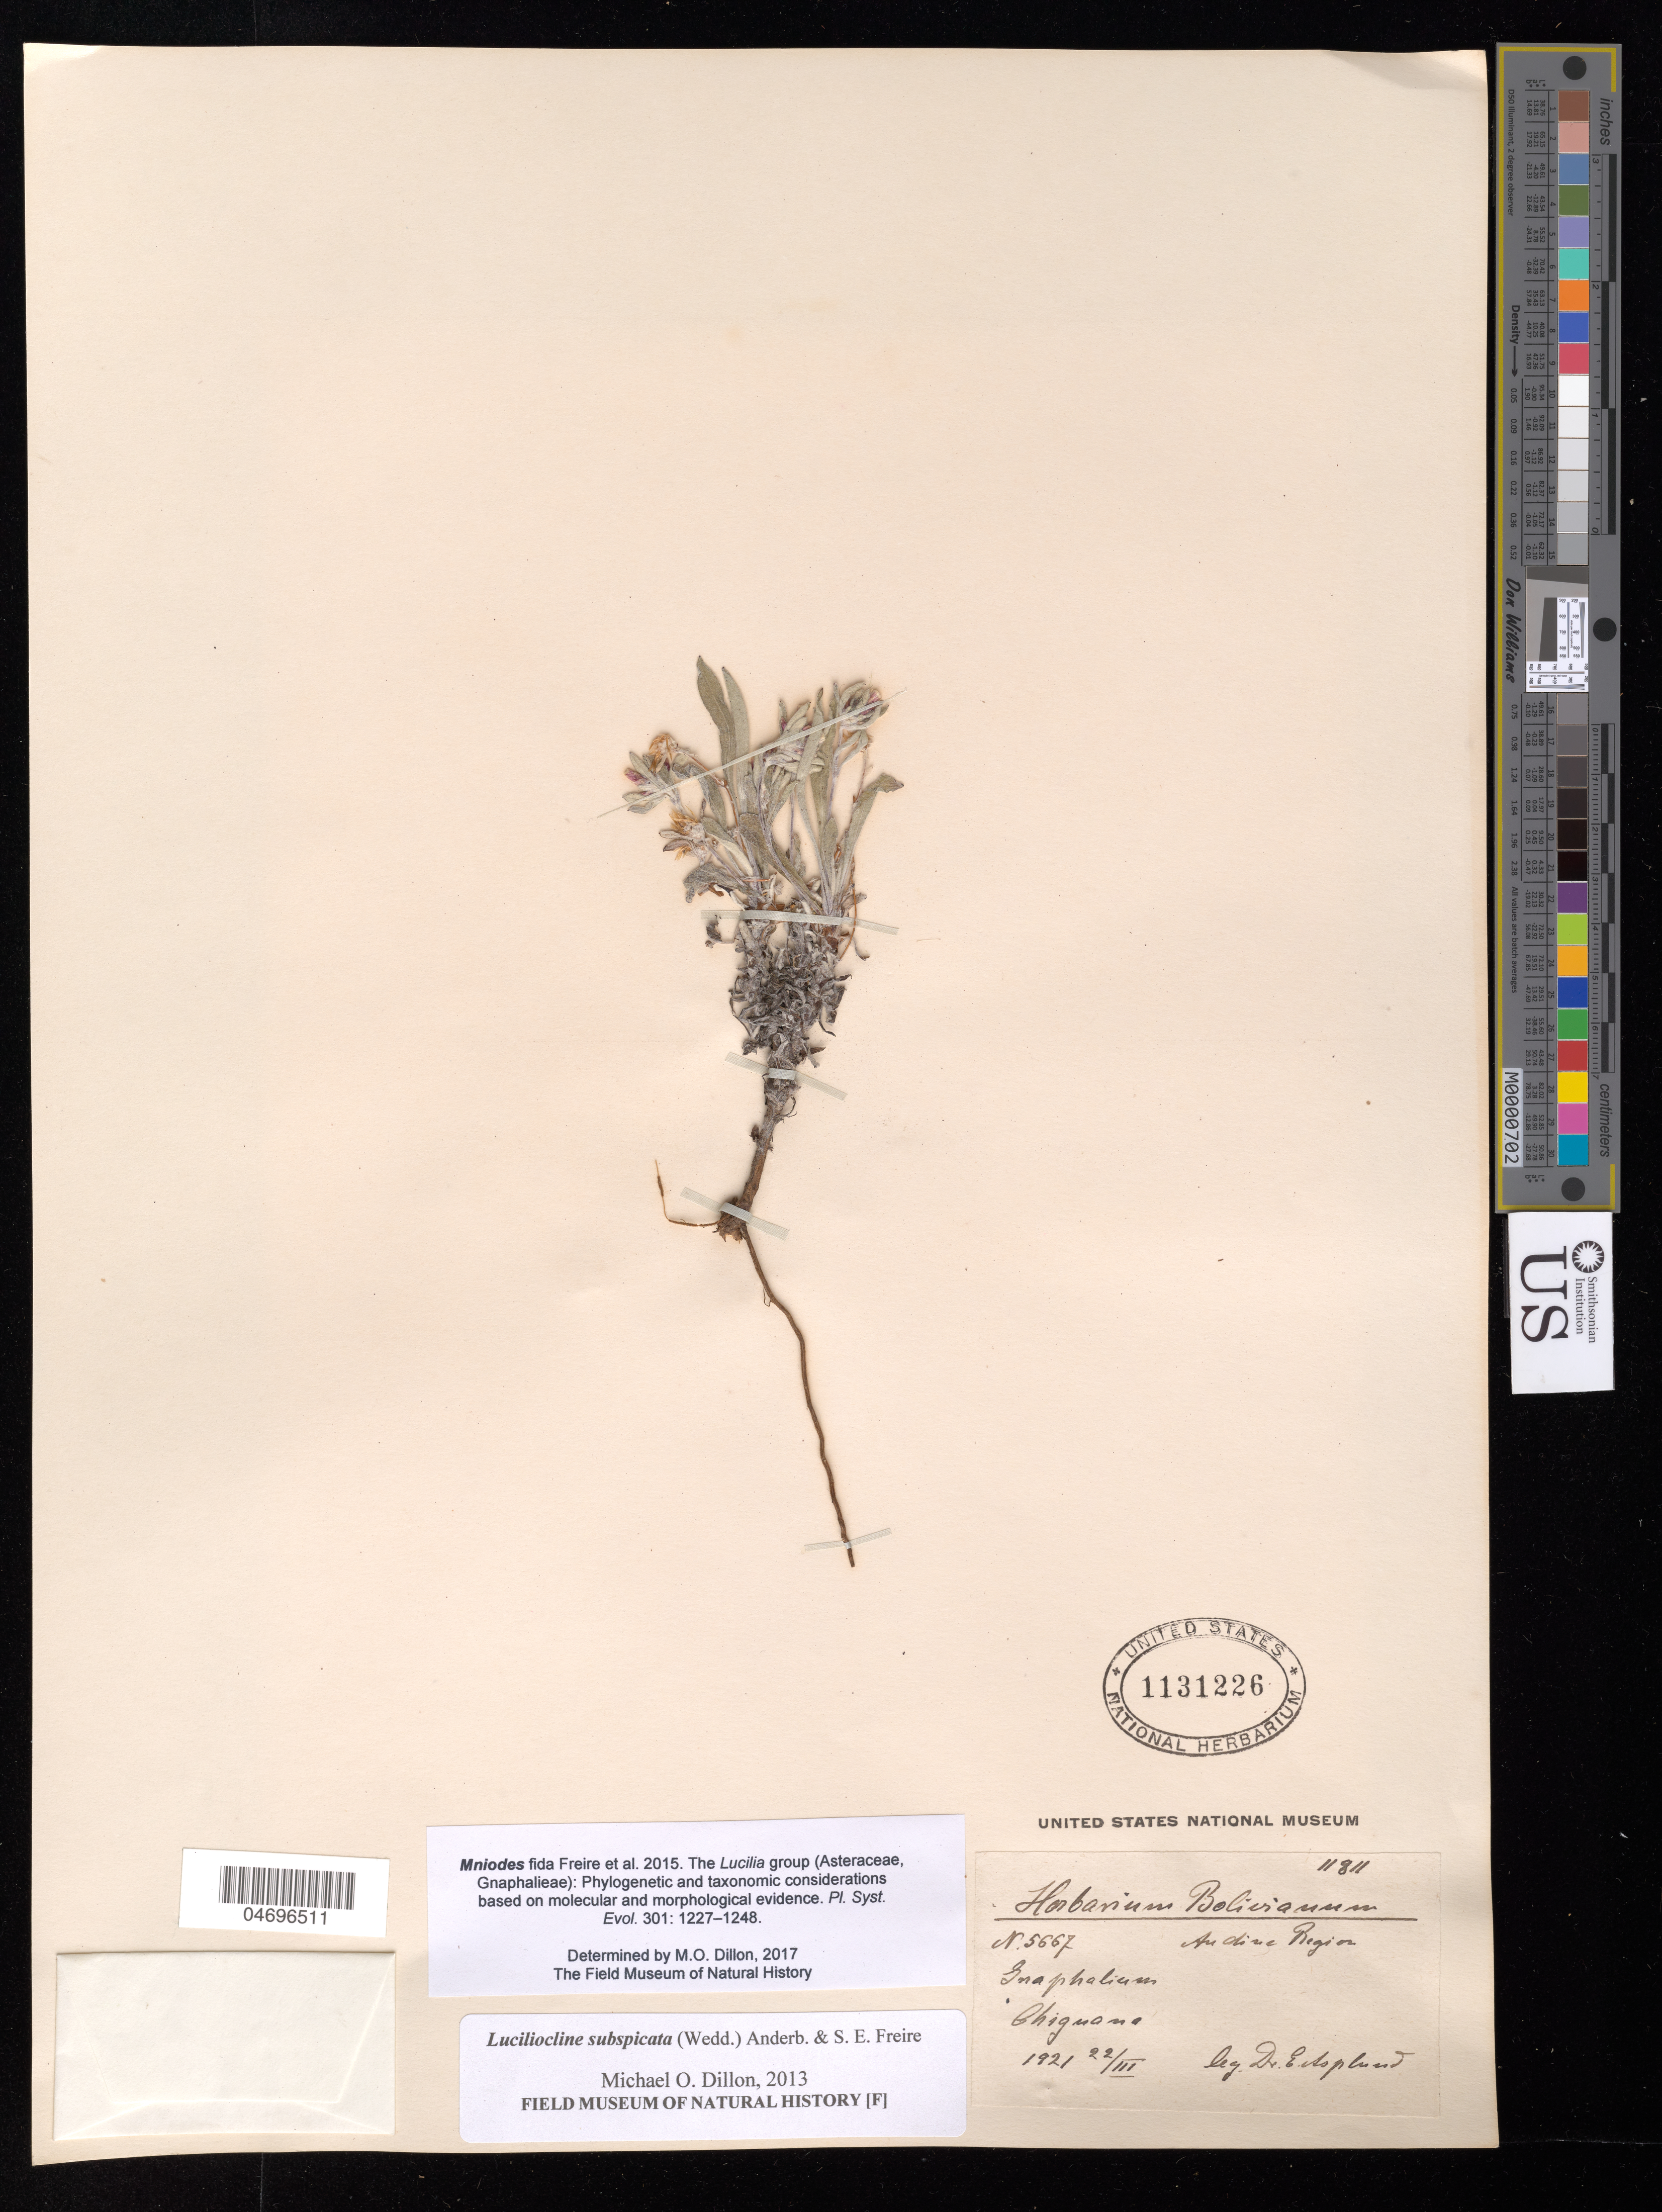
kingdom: Plantae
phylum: Tracheophyta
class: Magnoliopsida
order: Asterales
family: Asteraceae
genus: Mniodes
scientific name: Mniodes subspicata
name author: (Wedd.) S.E. Freire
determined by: Dillon, M. O.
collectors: E. Asplund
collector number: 5667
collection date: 1921-03-22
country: Bolivia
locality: Chiguana, Potosi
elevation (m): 3700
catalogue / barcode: US 1131226